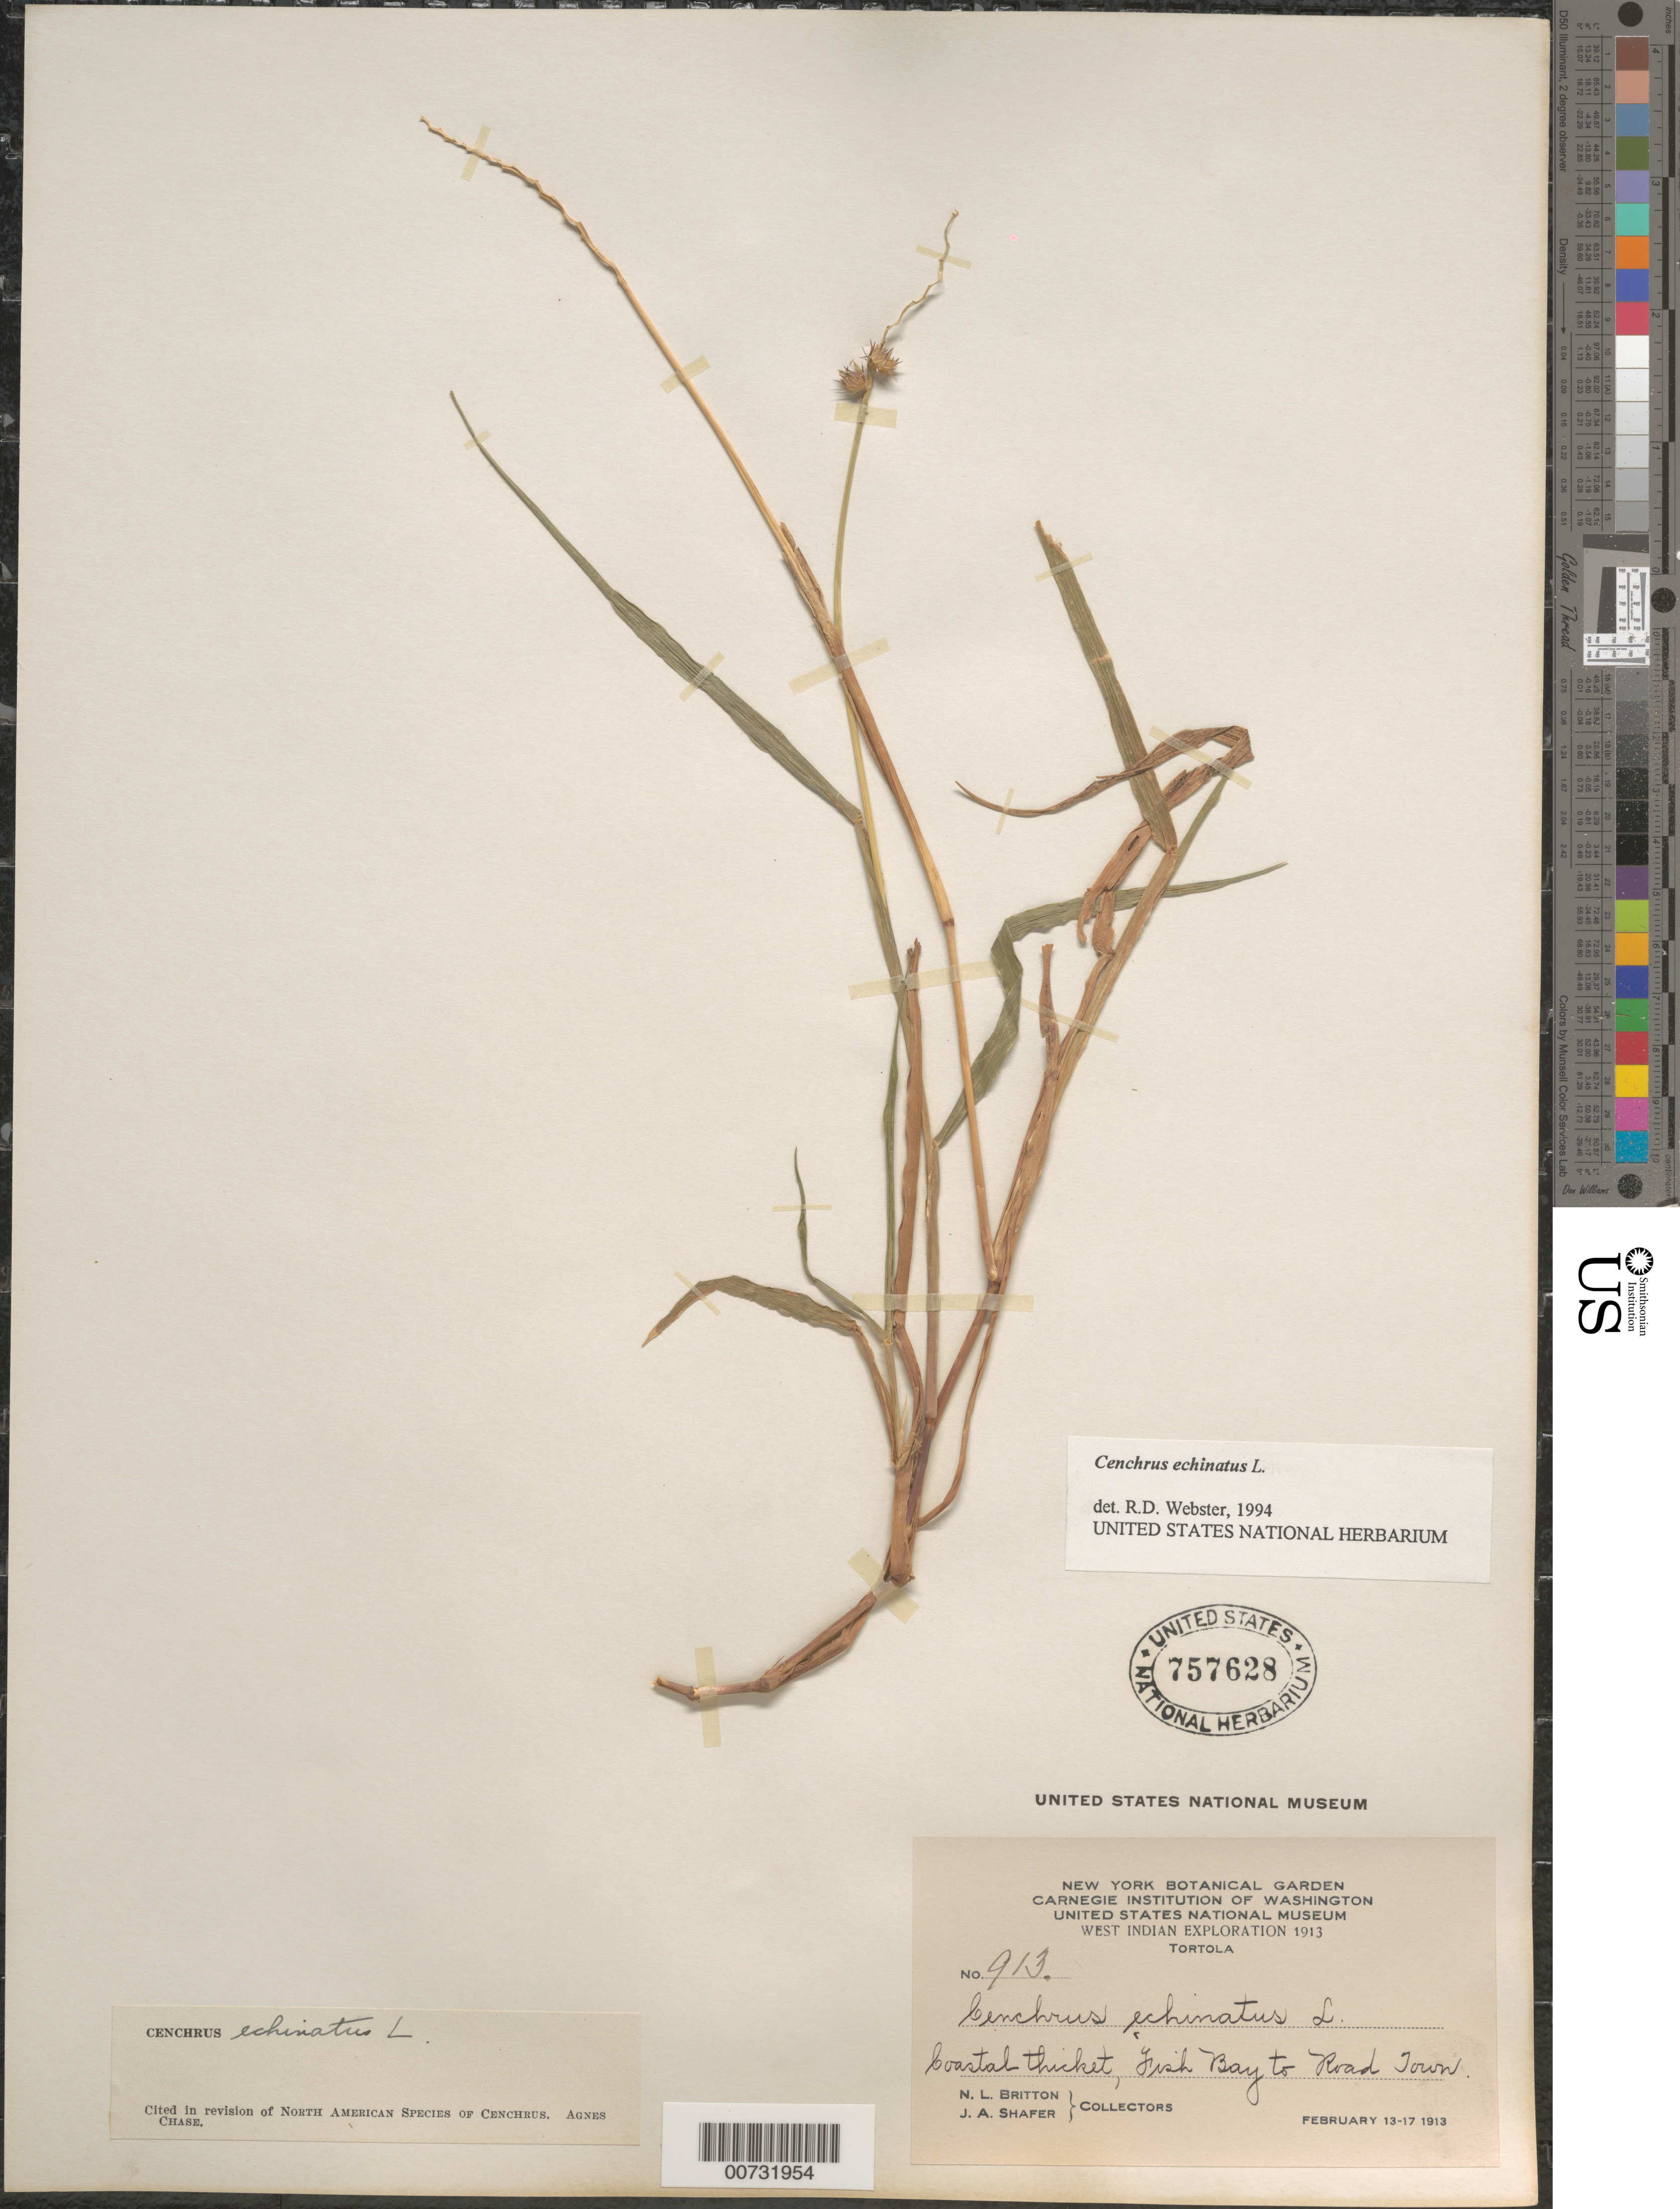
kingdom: Plantae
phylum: Tracheophyta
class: Liliopsida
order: Poales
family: Poaceae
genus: Cenchrus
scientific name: Cenchrus echinatus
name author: L.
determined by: Webster, Robert D.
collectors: N. Britton & J. A. Shafer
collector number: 913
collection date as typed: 13 Feb 1913 to 17 Feb 1913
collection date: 1913-02-13/1913-02-17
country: British Virgin Islands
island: Tortola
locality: Tortola, Fish Bay to Road Town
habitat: Coastal thicket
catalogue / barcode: US 757628